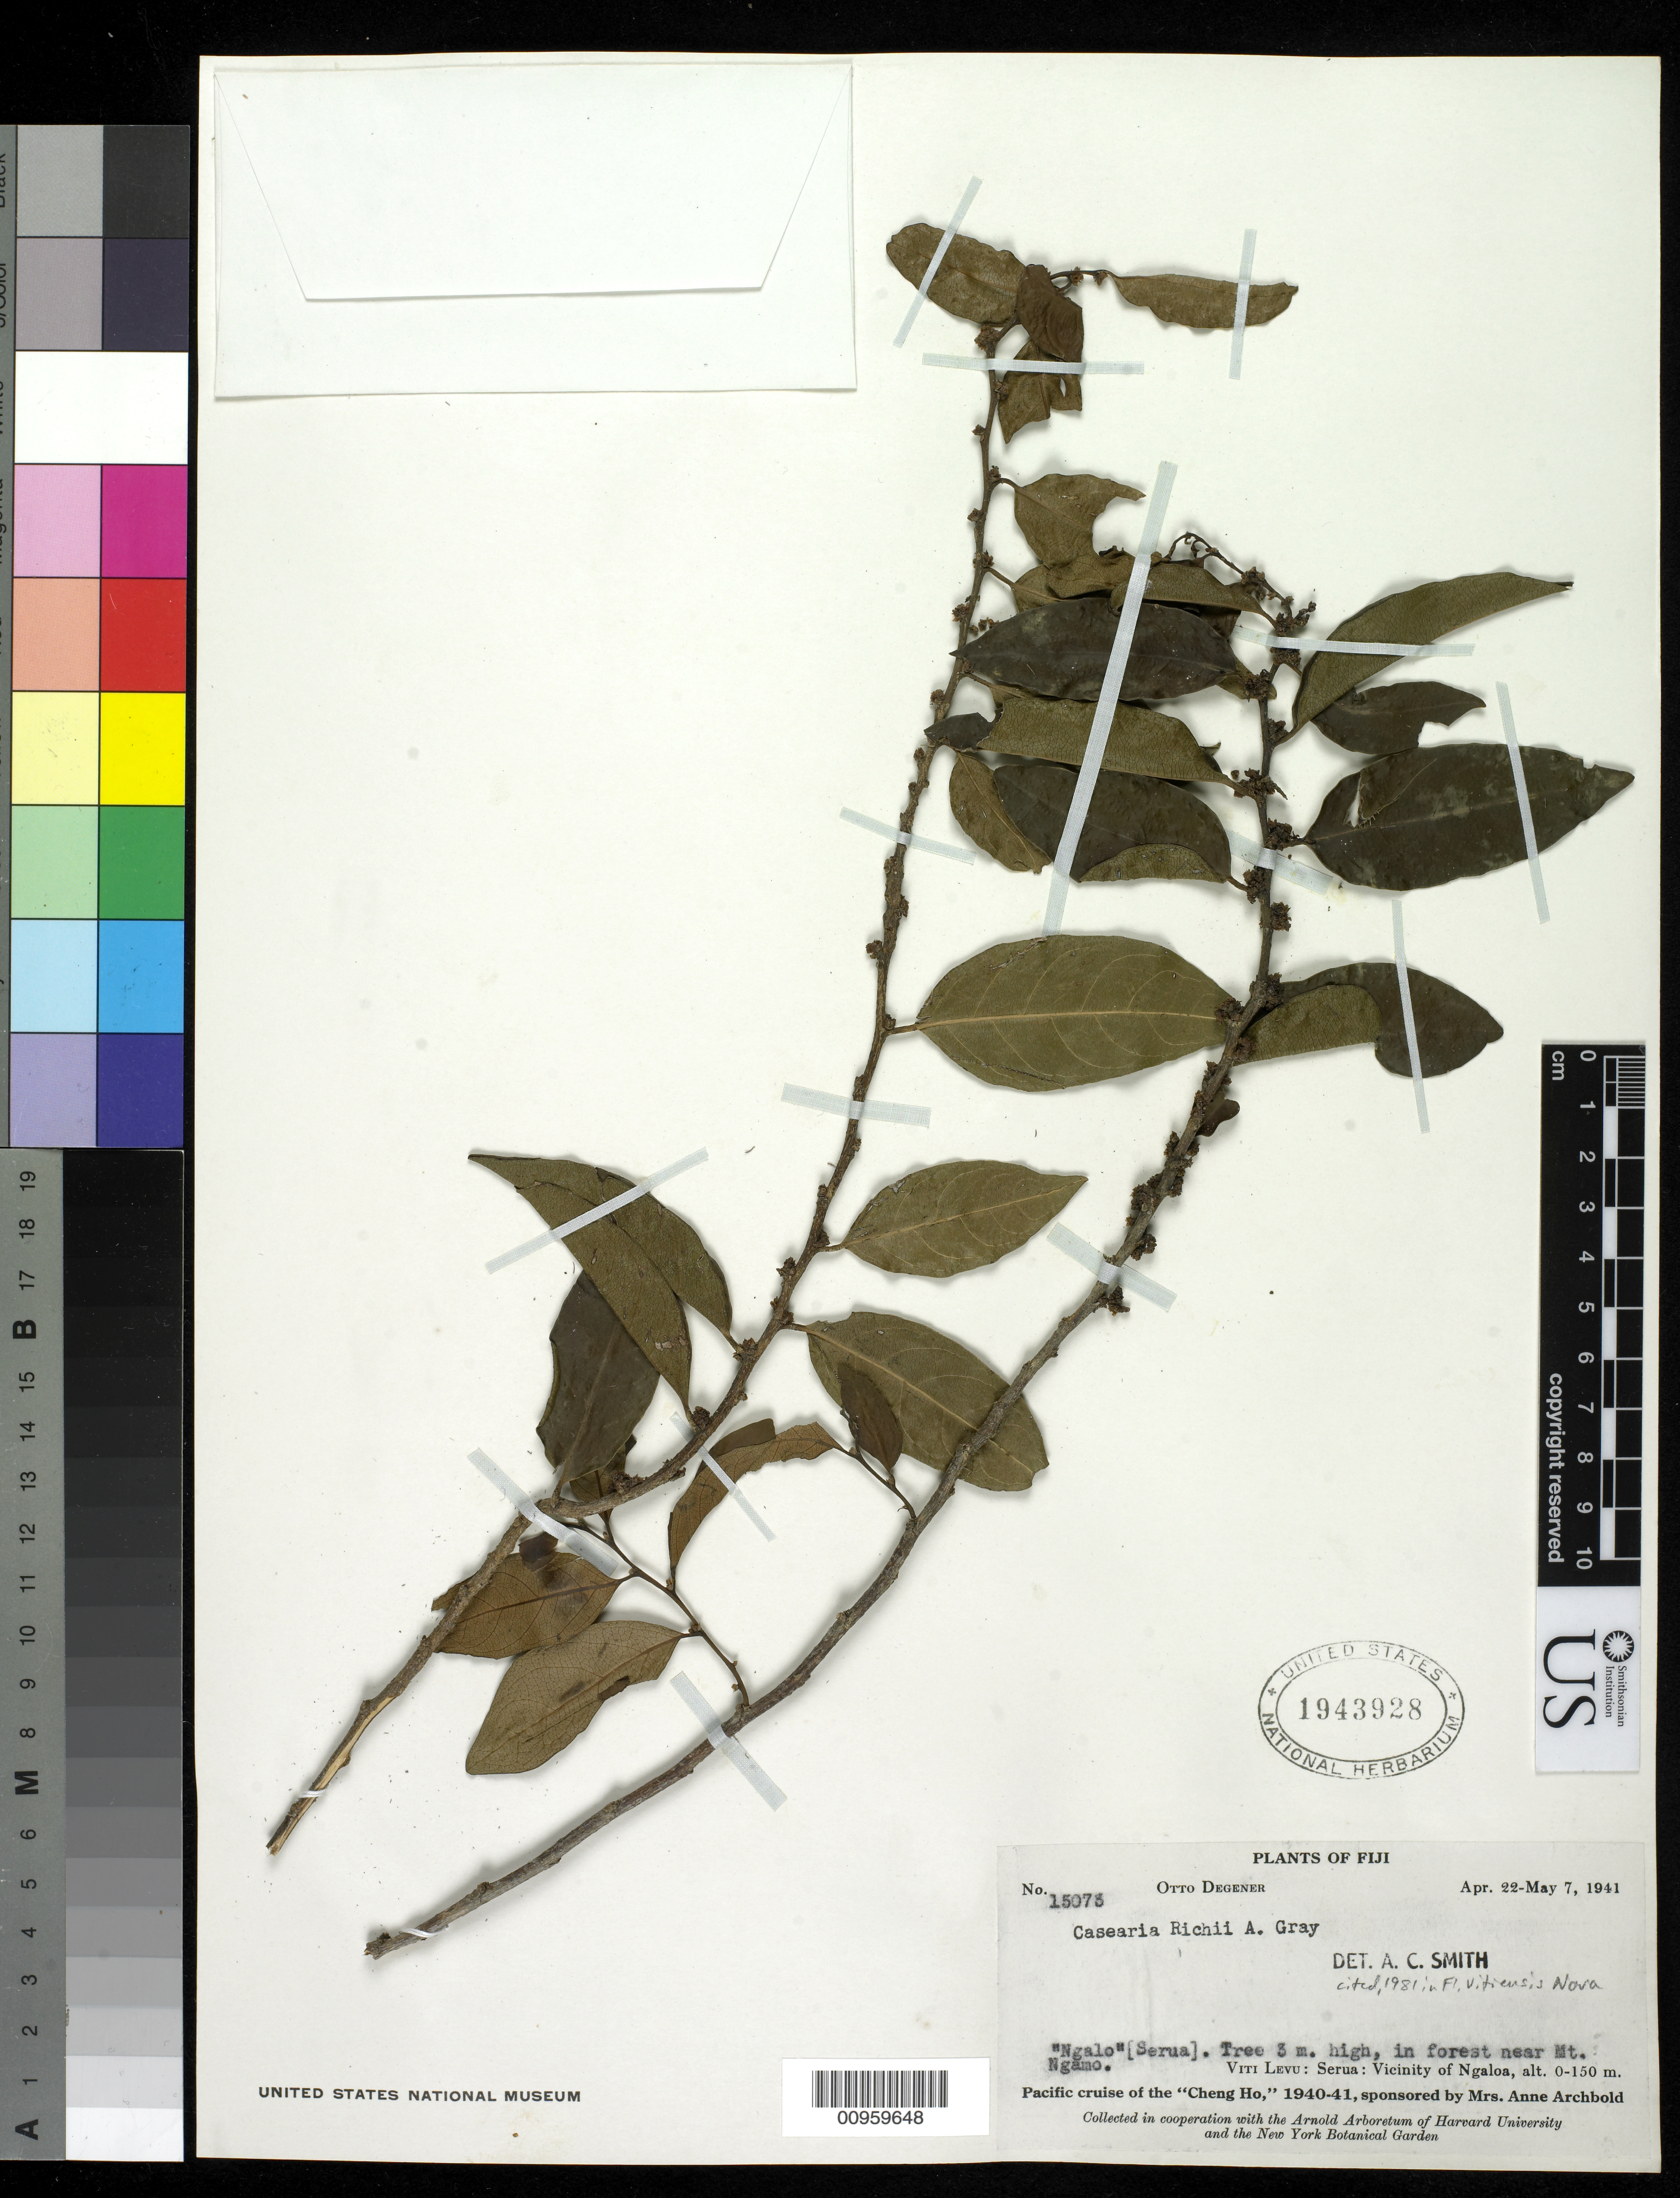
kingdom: Plantae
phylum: Tracheophyta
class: Magnoliopsida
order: Malpighiales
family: Salicaceae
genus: Casearia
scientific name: Casearia richii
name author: A. Gray in Wilkes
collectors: O. Degener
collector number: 15073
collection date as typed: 22 Apr 1941 to 07 May 1941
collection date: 1941-04-22/1941-05-07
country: Fiji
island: Viti Levu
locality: Serua: Vicinity of Ngaloa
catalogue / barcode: US 1943928